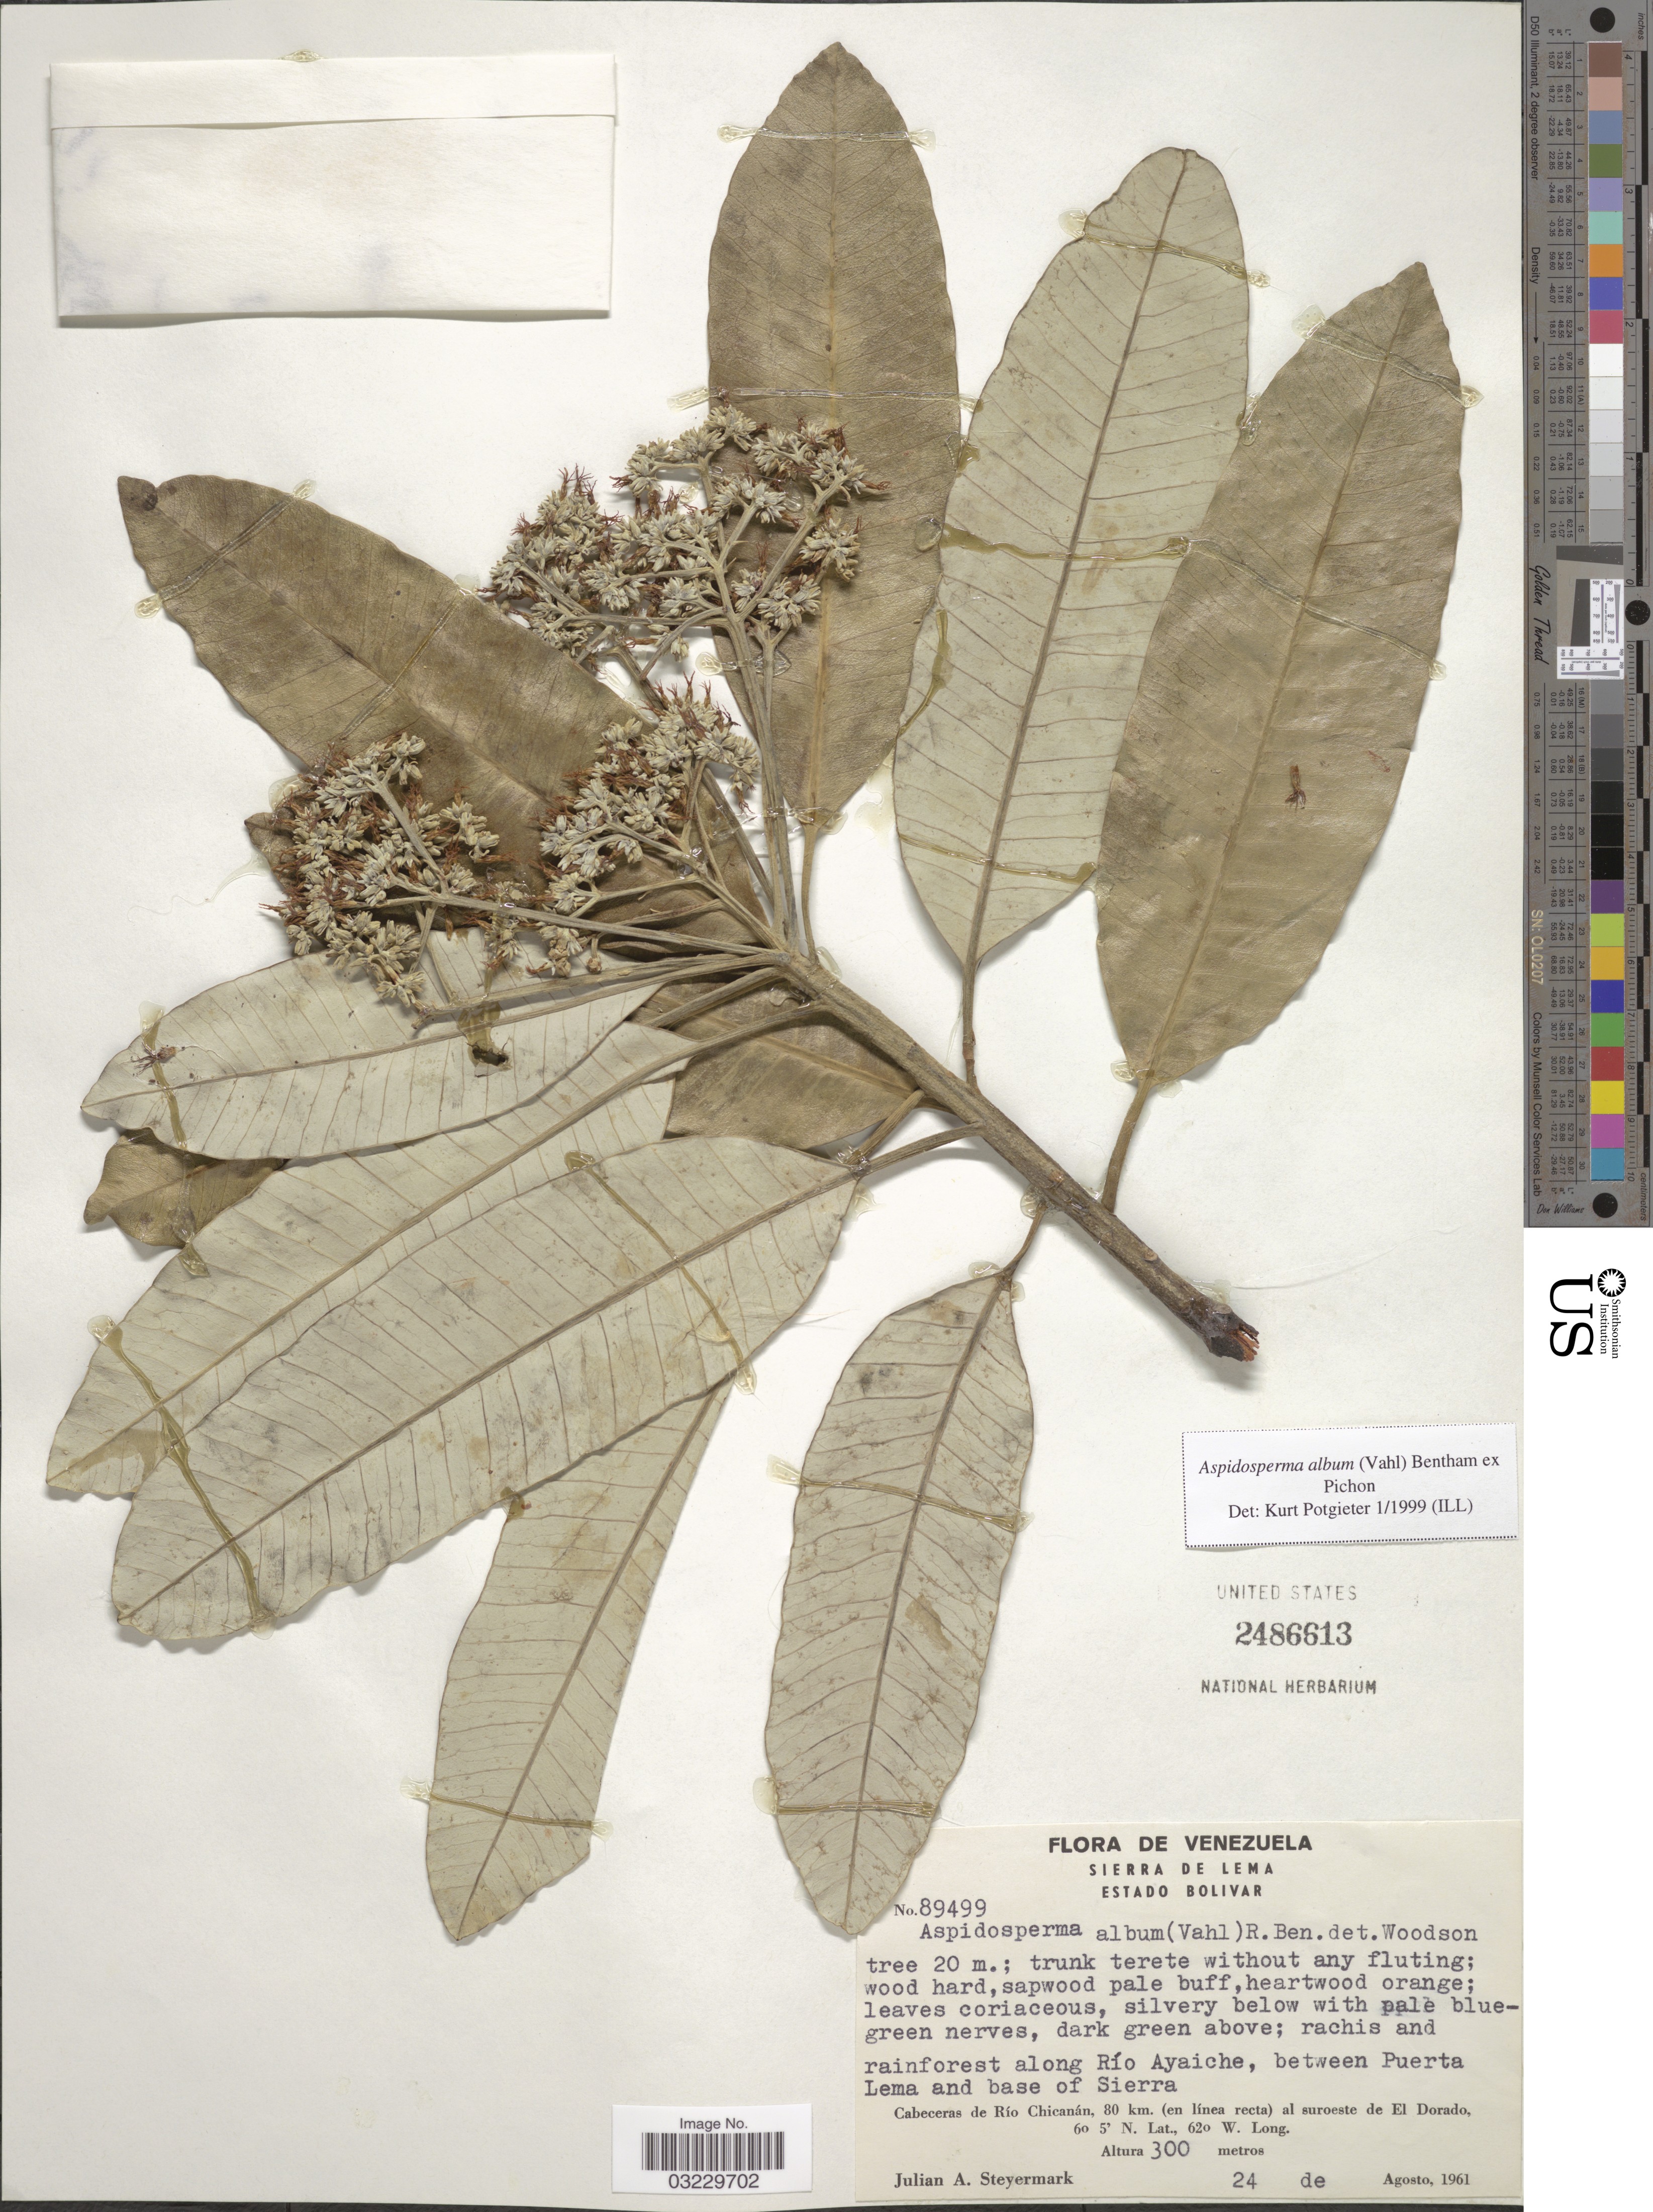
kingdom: Plantae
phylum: Tracheophyta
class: Magnoliopsida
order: Gentianales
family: Apocynaceae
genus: Aspidosperma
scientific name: Aspidosperma album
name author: (Vahl) Benoist ex Pichon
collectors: J. Steyermark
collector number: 89499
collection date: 1961-08-24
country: Venezuela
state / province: Bolivar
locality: Sierra de Lema. Rachis and rainforest along Río Ayaiche, between Puerta Lema and base of Sierra. Cabeceras de Río Chicanán, 80 km. (en línea recta) al suroeste de El Dorado.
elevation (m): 300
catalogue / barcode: US 2486613